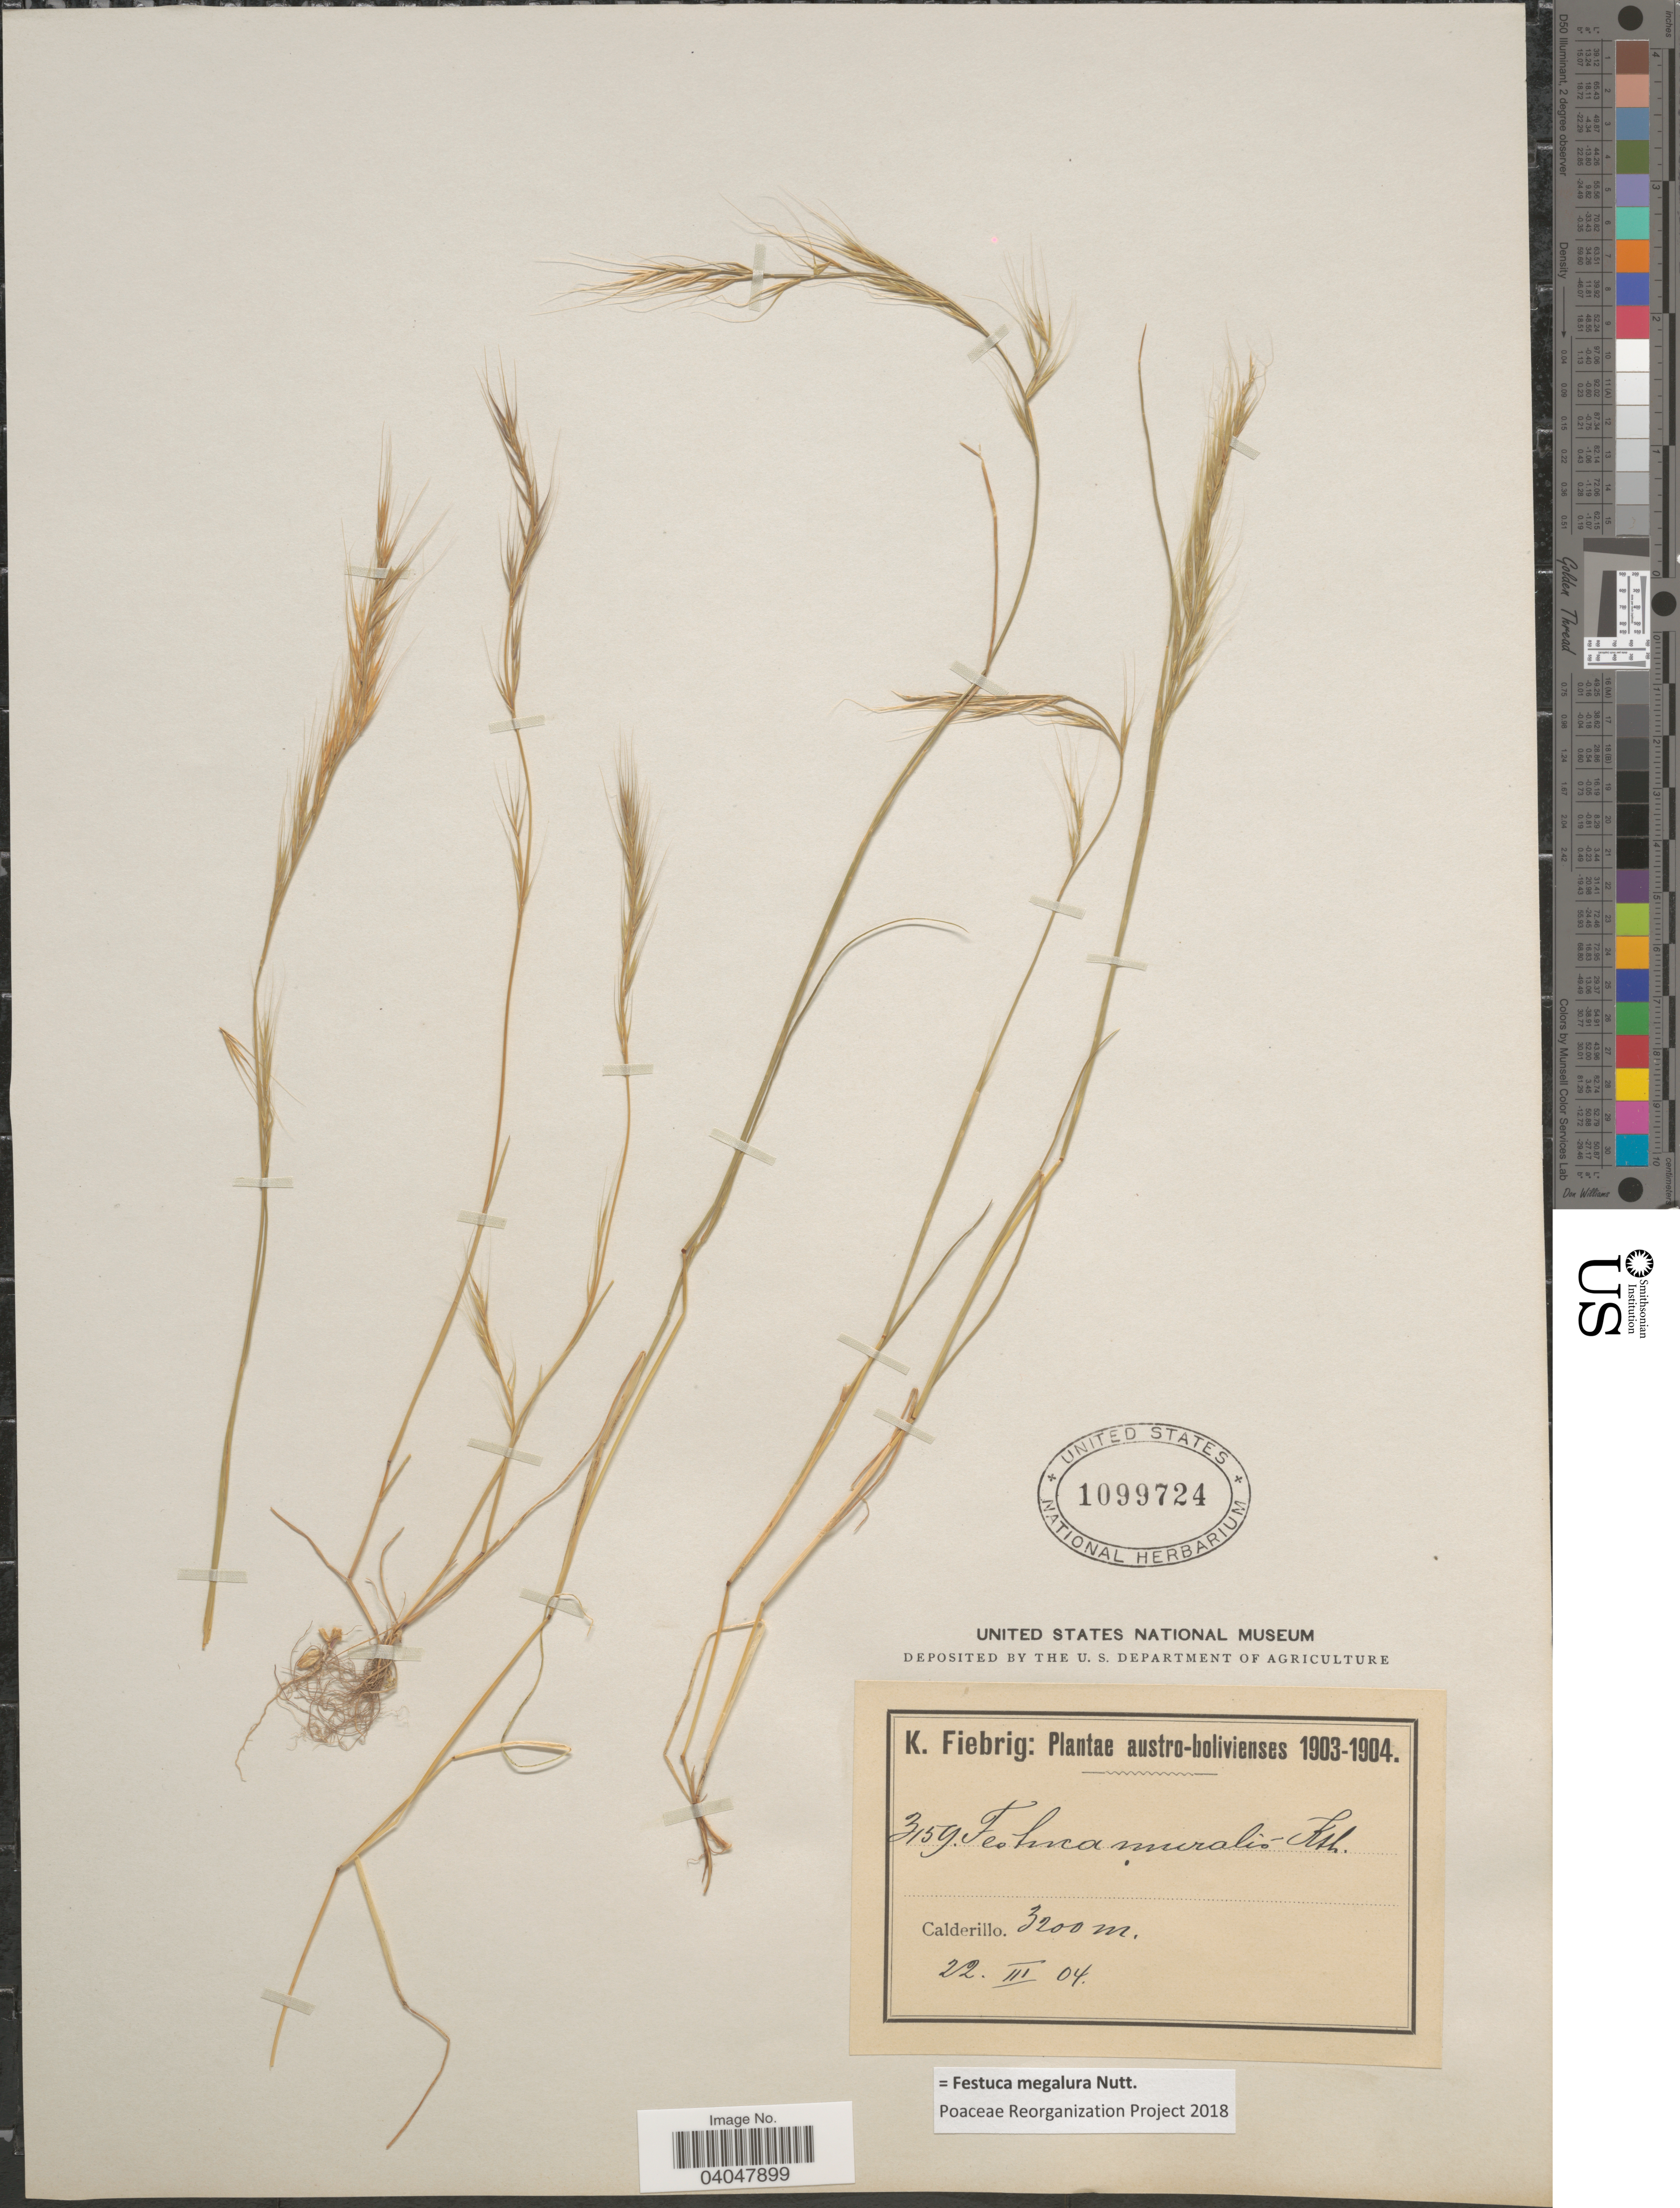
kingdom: Plantae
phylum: Tracheophyta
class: Liliopsida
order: Poales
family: Poaceae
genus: Festuca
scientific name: Festuca megalura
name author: Nutt.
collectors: K. Fiebrig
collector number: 3159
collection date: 1904-03-22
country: Bolivia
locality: Austro-bolivienses. Calderillo.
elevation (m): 3200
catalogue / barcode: US 1099724